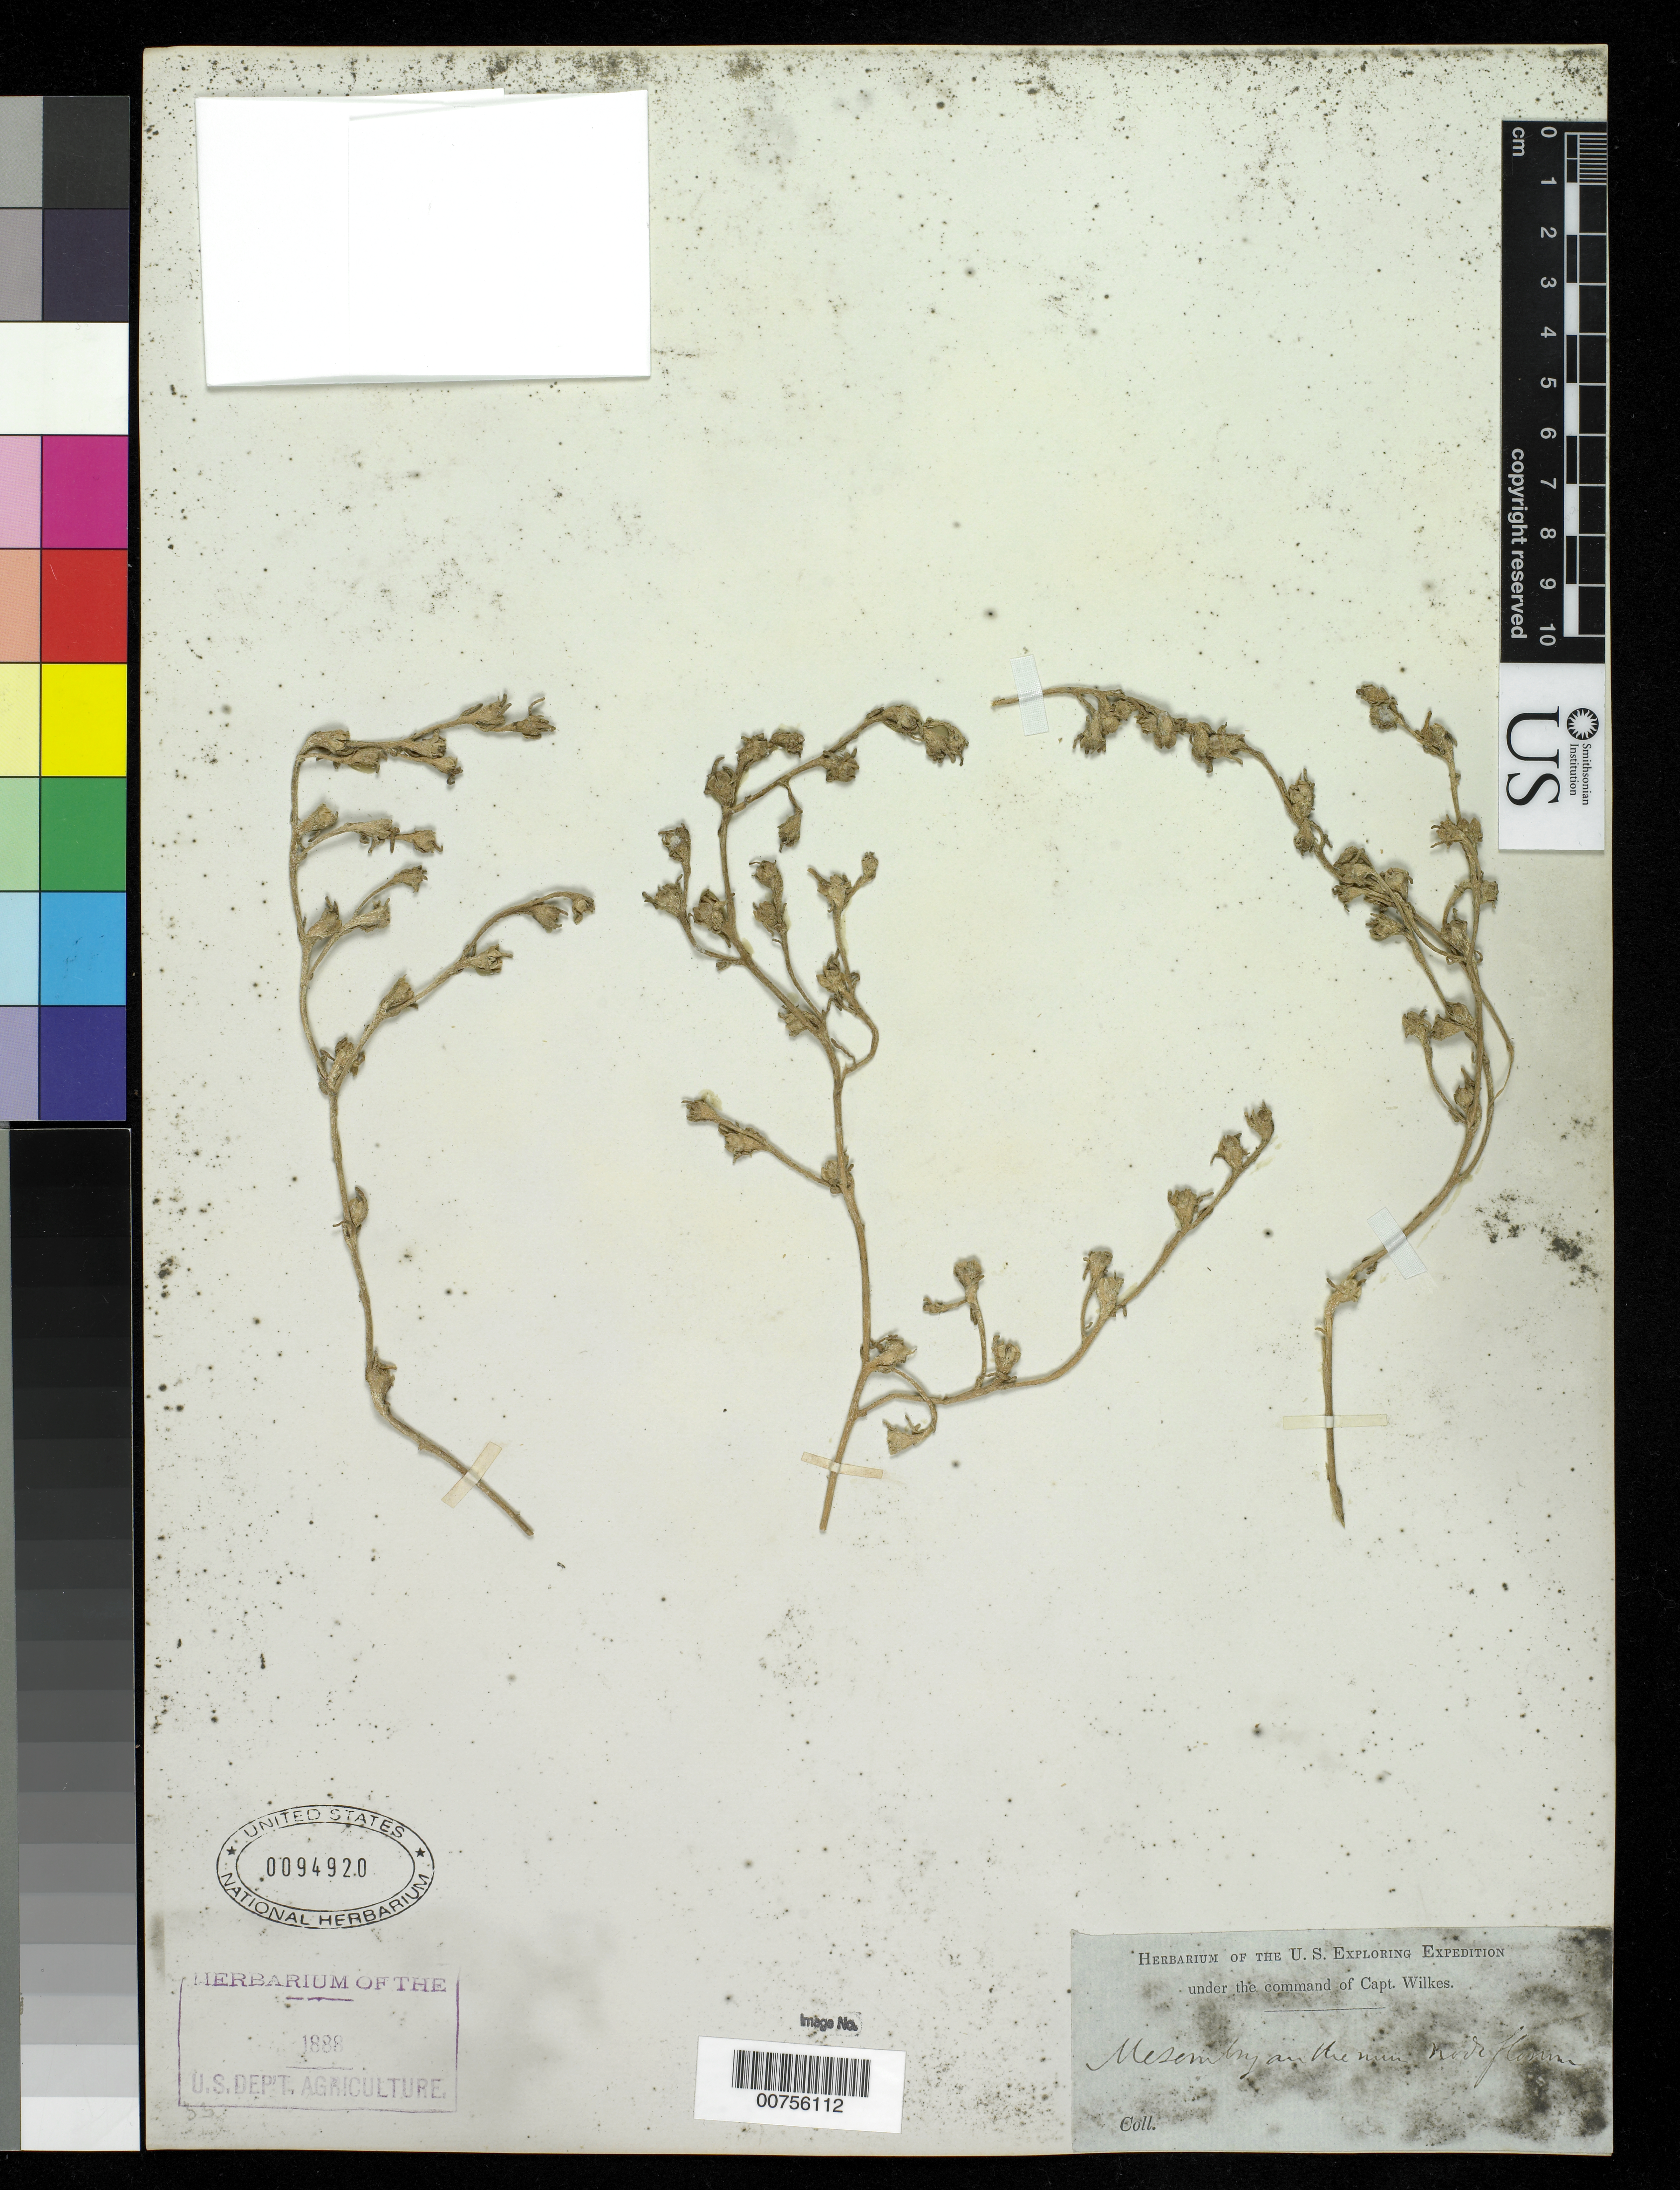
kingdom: Plantae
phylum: Tracheophyta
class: Magnoliopsida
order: Caryophyllales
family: Aizoaceae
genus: Mesembryanthemum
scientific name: Mesembryanthemum nodiflorum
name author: L.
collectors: Wilkes Explor. Exped.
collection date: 1838/1842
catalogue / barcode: US 94920